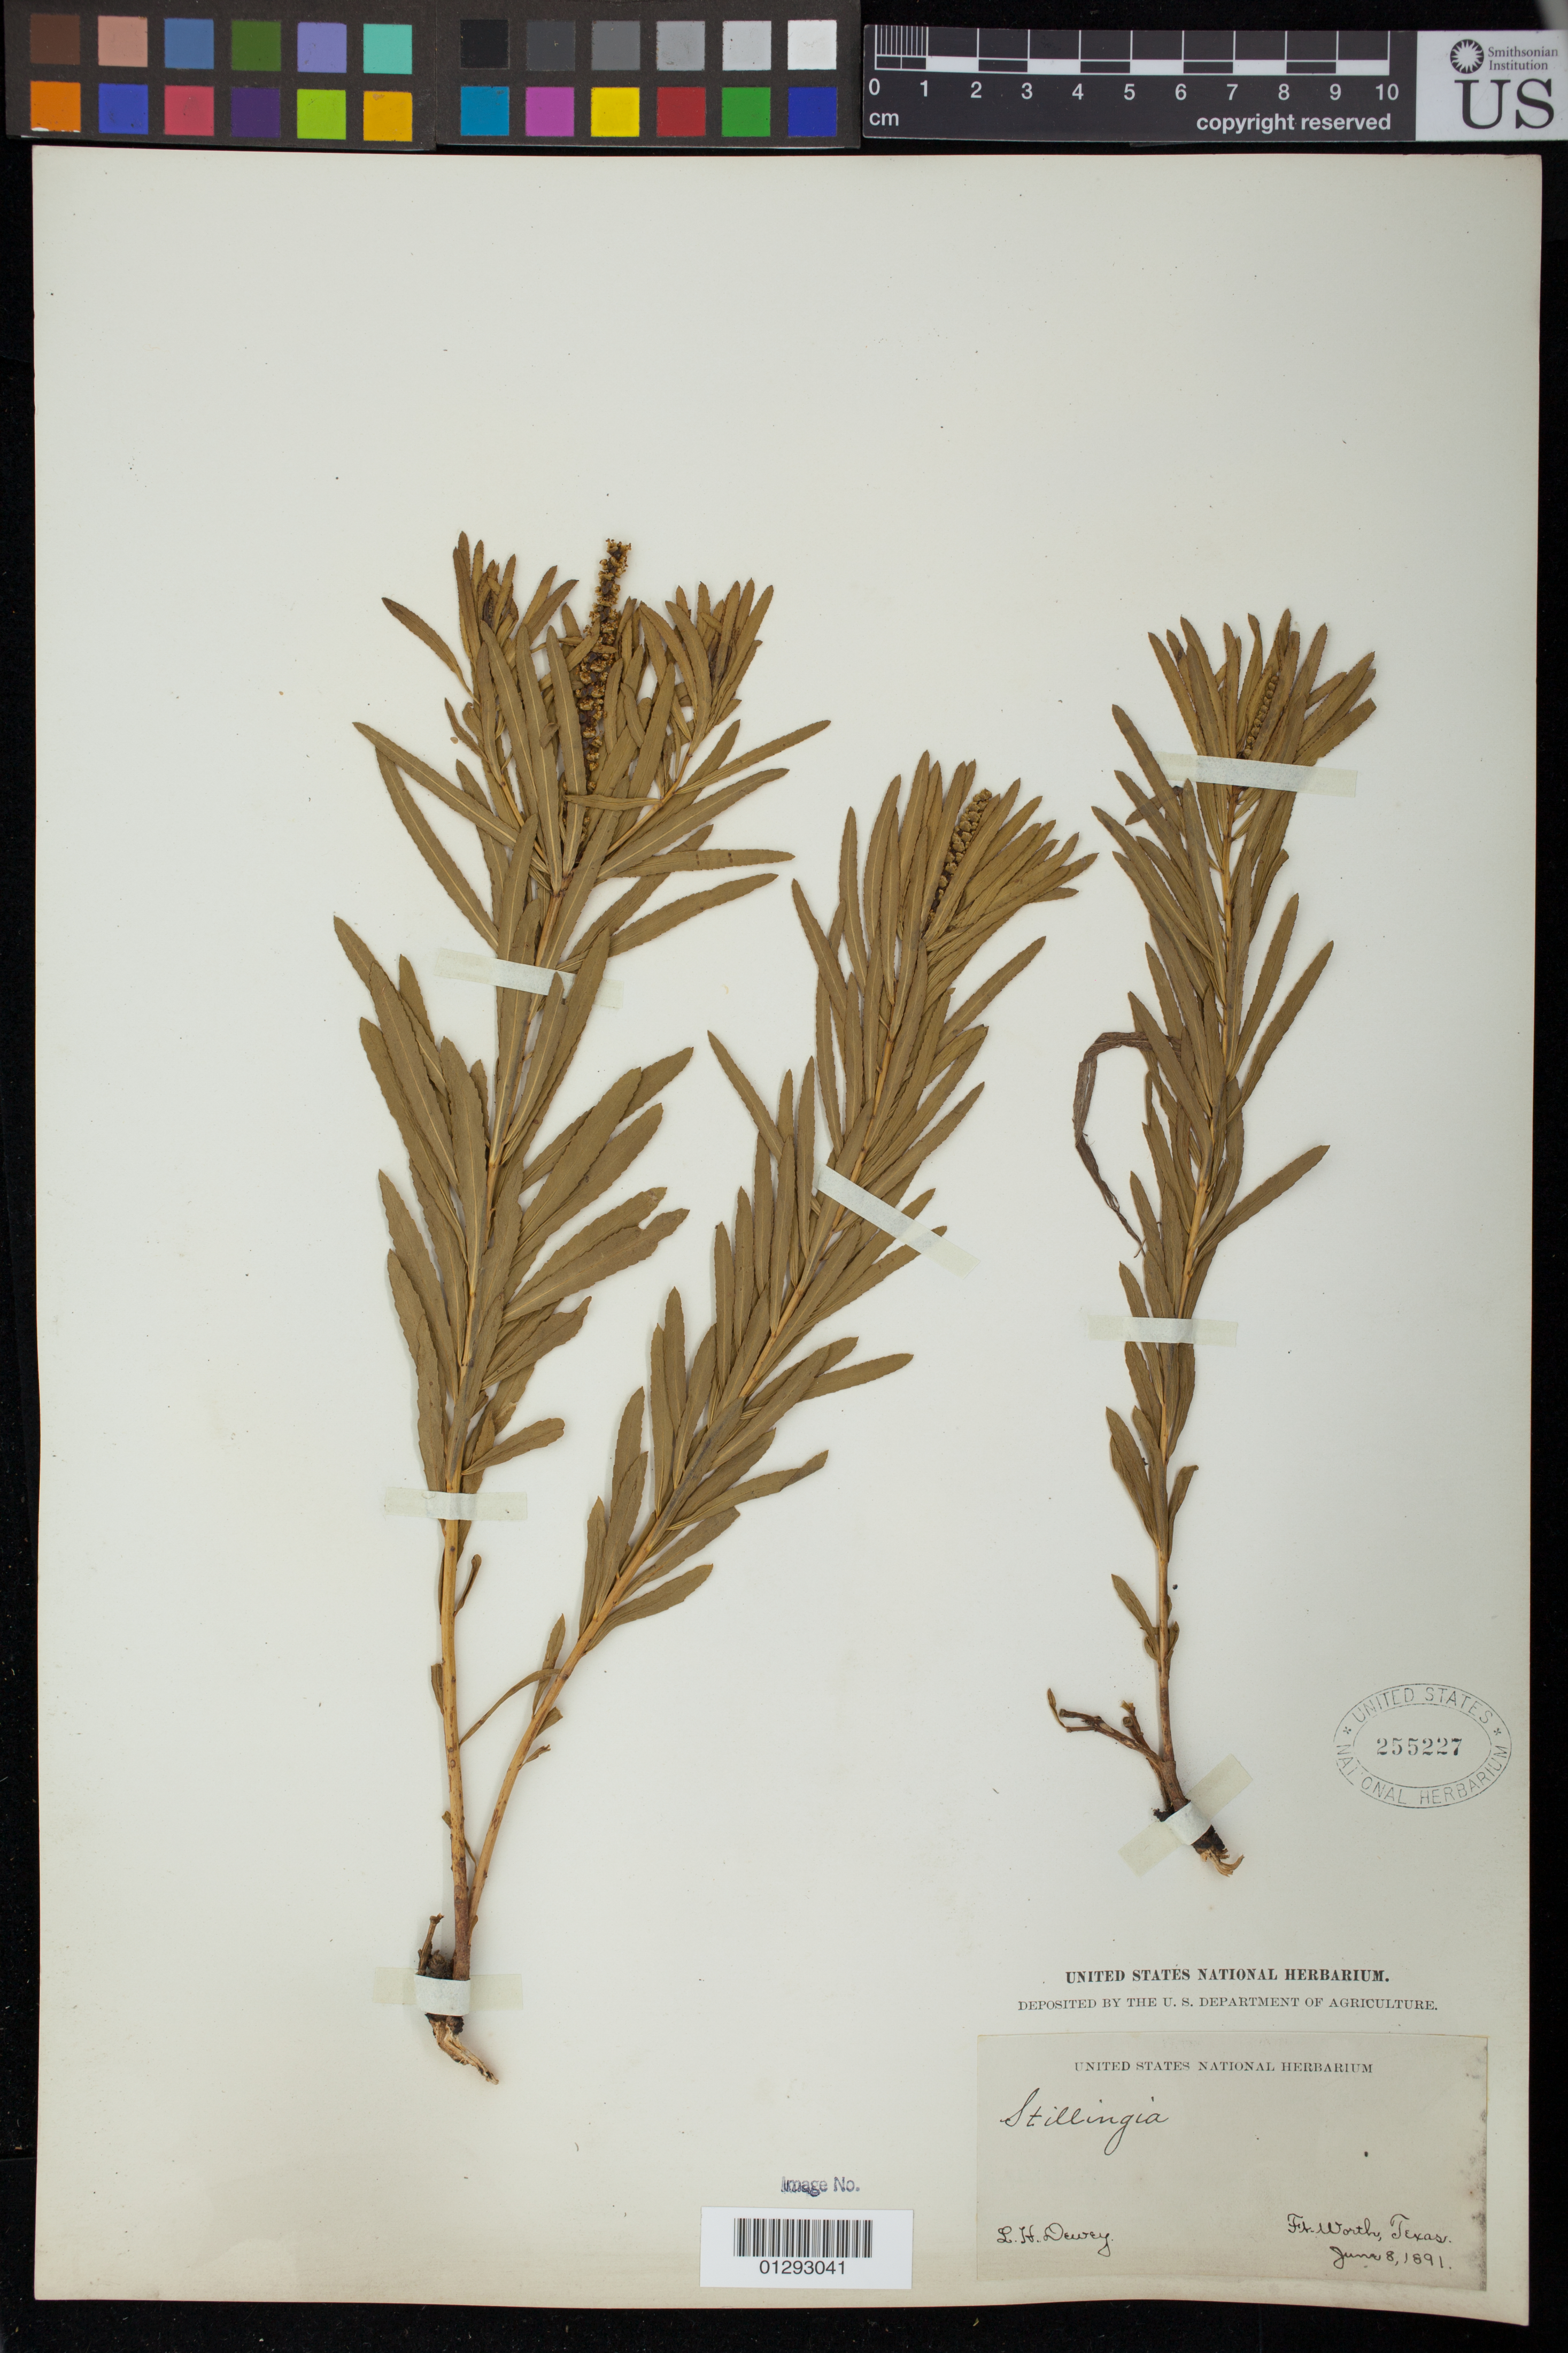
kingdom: Plantae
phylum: Tracheophyta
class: Magnoliopsida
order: Malpighiales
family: Euphorbiaceae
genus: Stillingia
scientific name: Stillingia texana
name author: I.M. Johnst.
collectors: L. H. Dewey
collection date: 1891-06-08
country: United States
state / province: Texas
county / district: Tarrant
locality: Ft. Worth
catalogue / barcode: US 255227